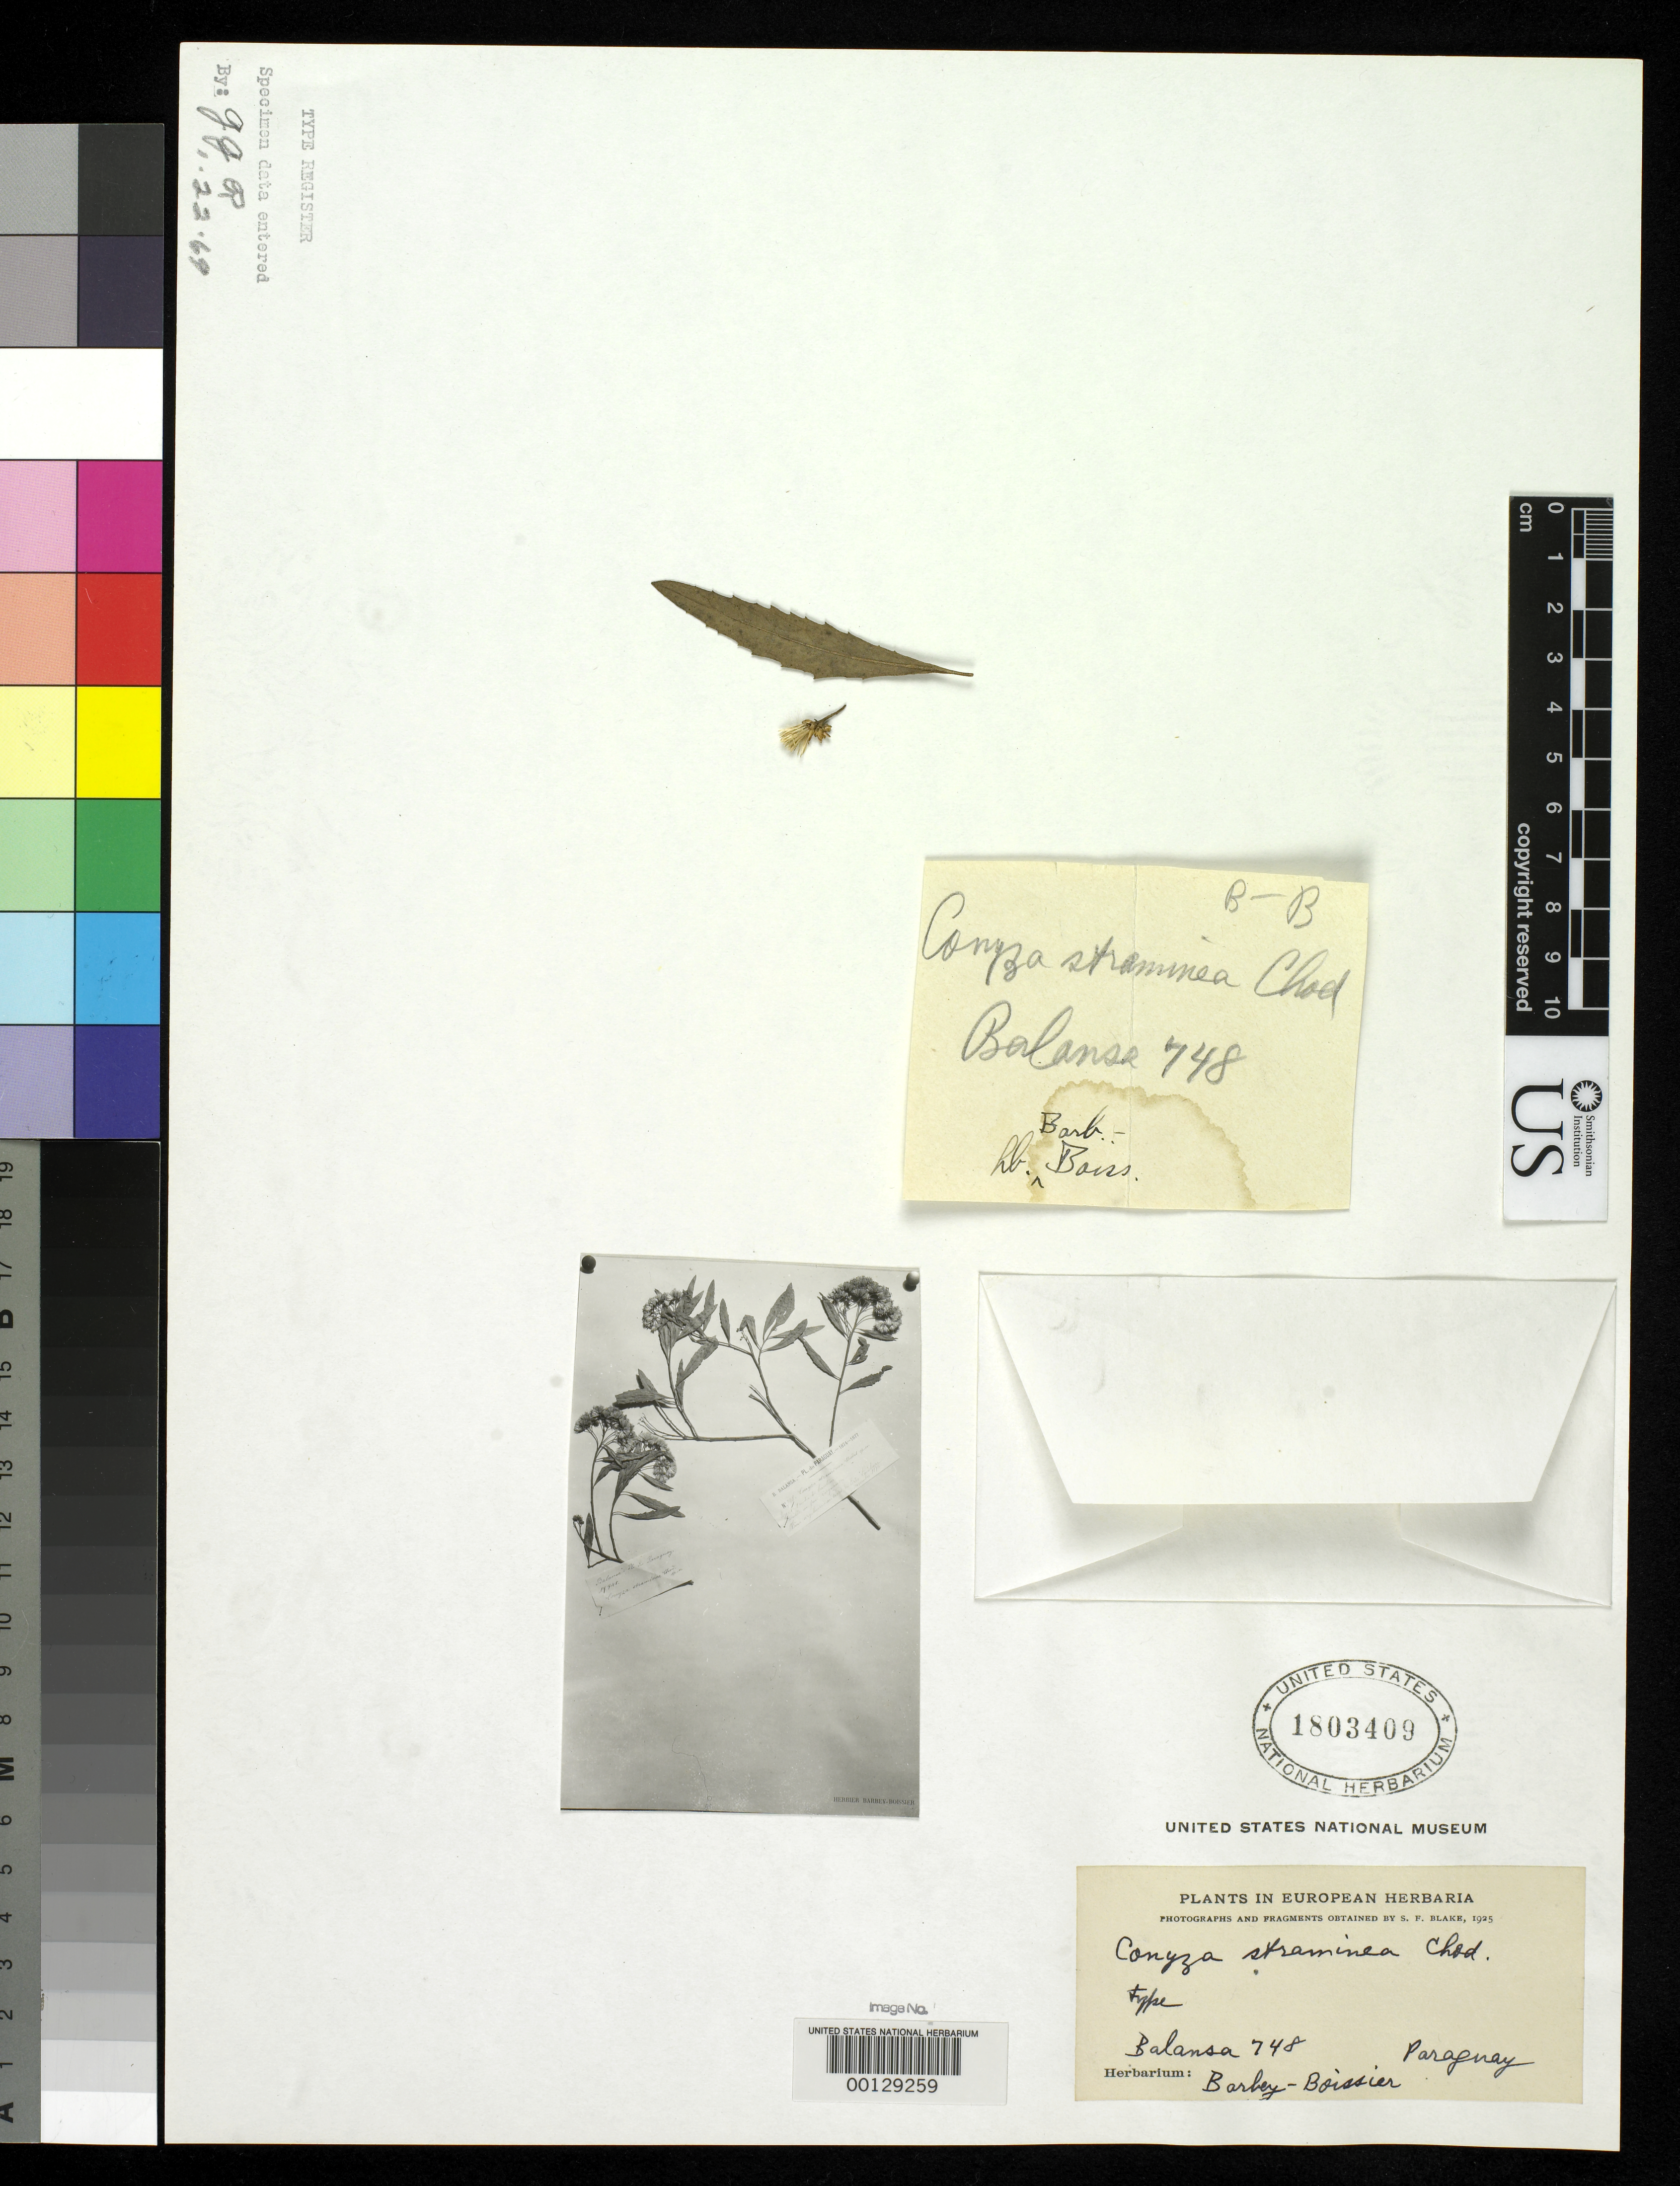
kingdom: Plantae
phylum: Tracheophyta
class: Magnoliopsida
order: Asterales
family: Asteraceae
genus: Conyza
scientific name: Conyza straminea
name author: Chodat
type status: Type Fragment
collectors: E. Hassler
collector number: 748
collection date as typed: Nov 1875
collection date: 1875-11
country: Brazil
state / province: Pará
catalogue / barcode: US 1803409